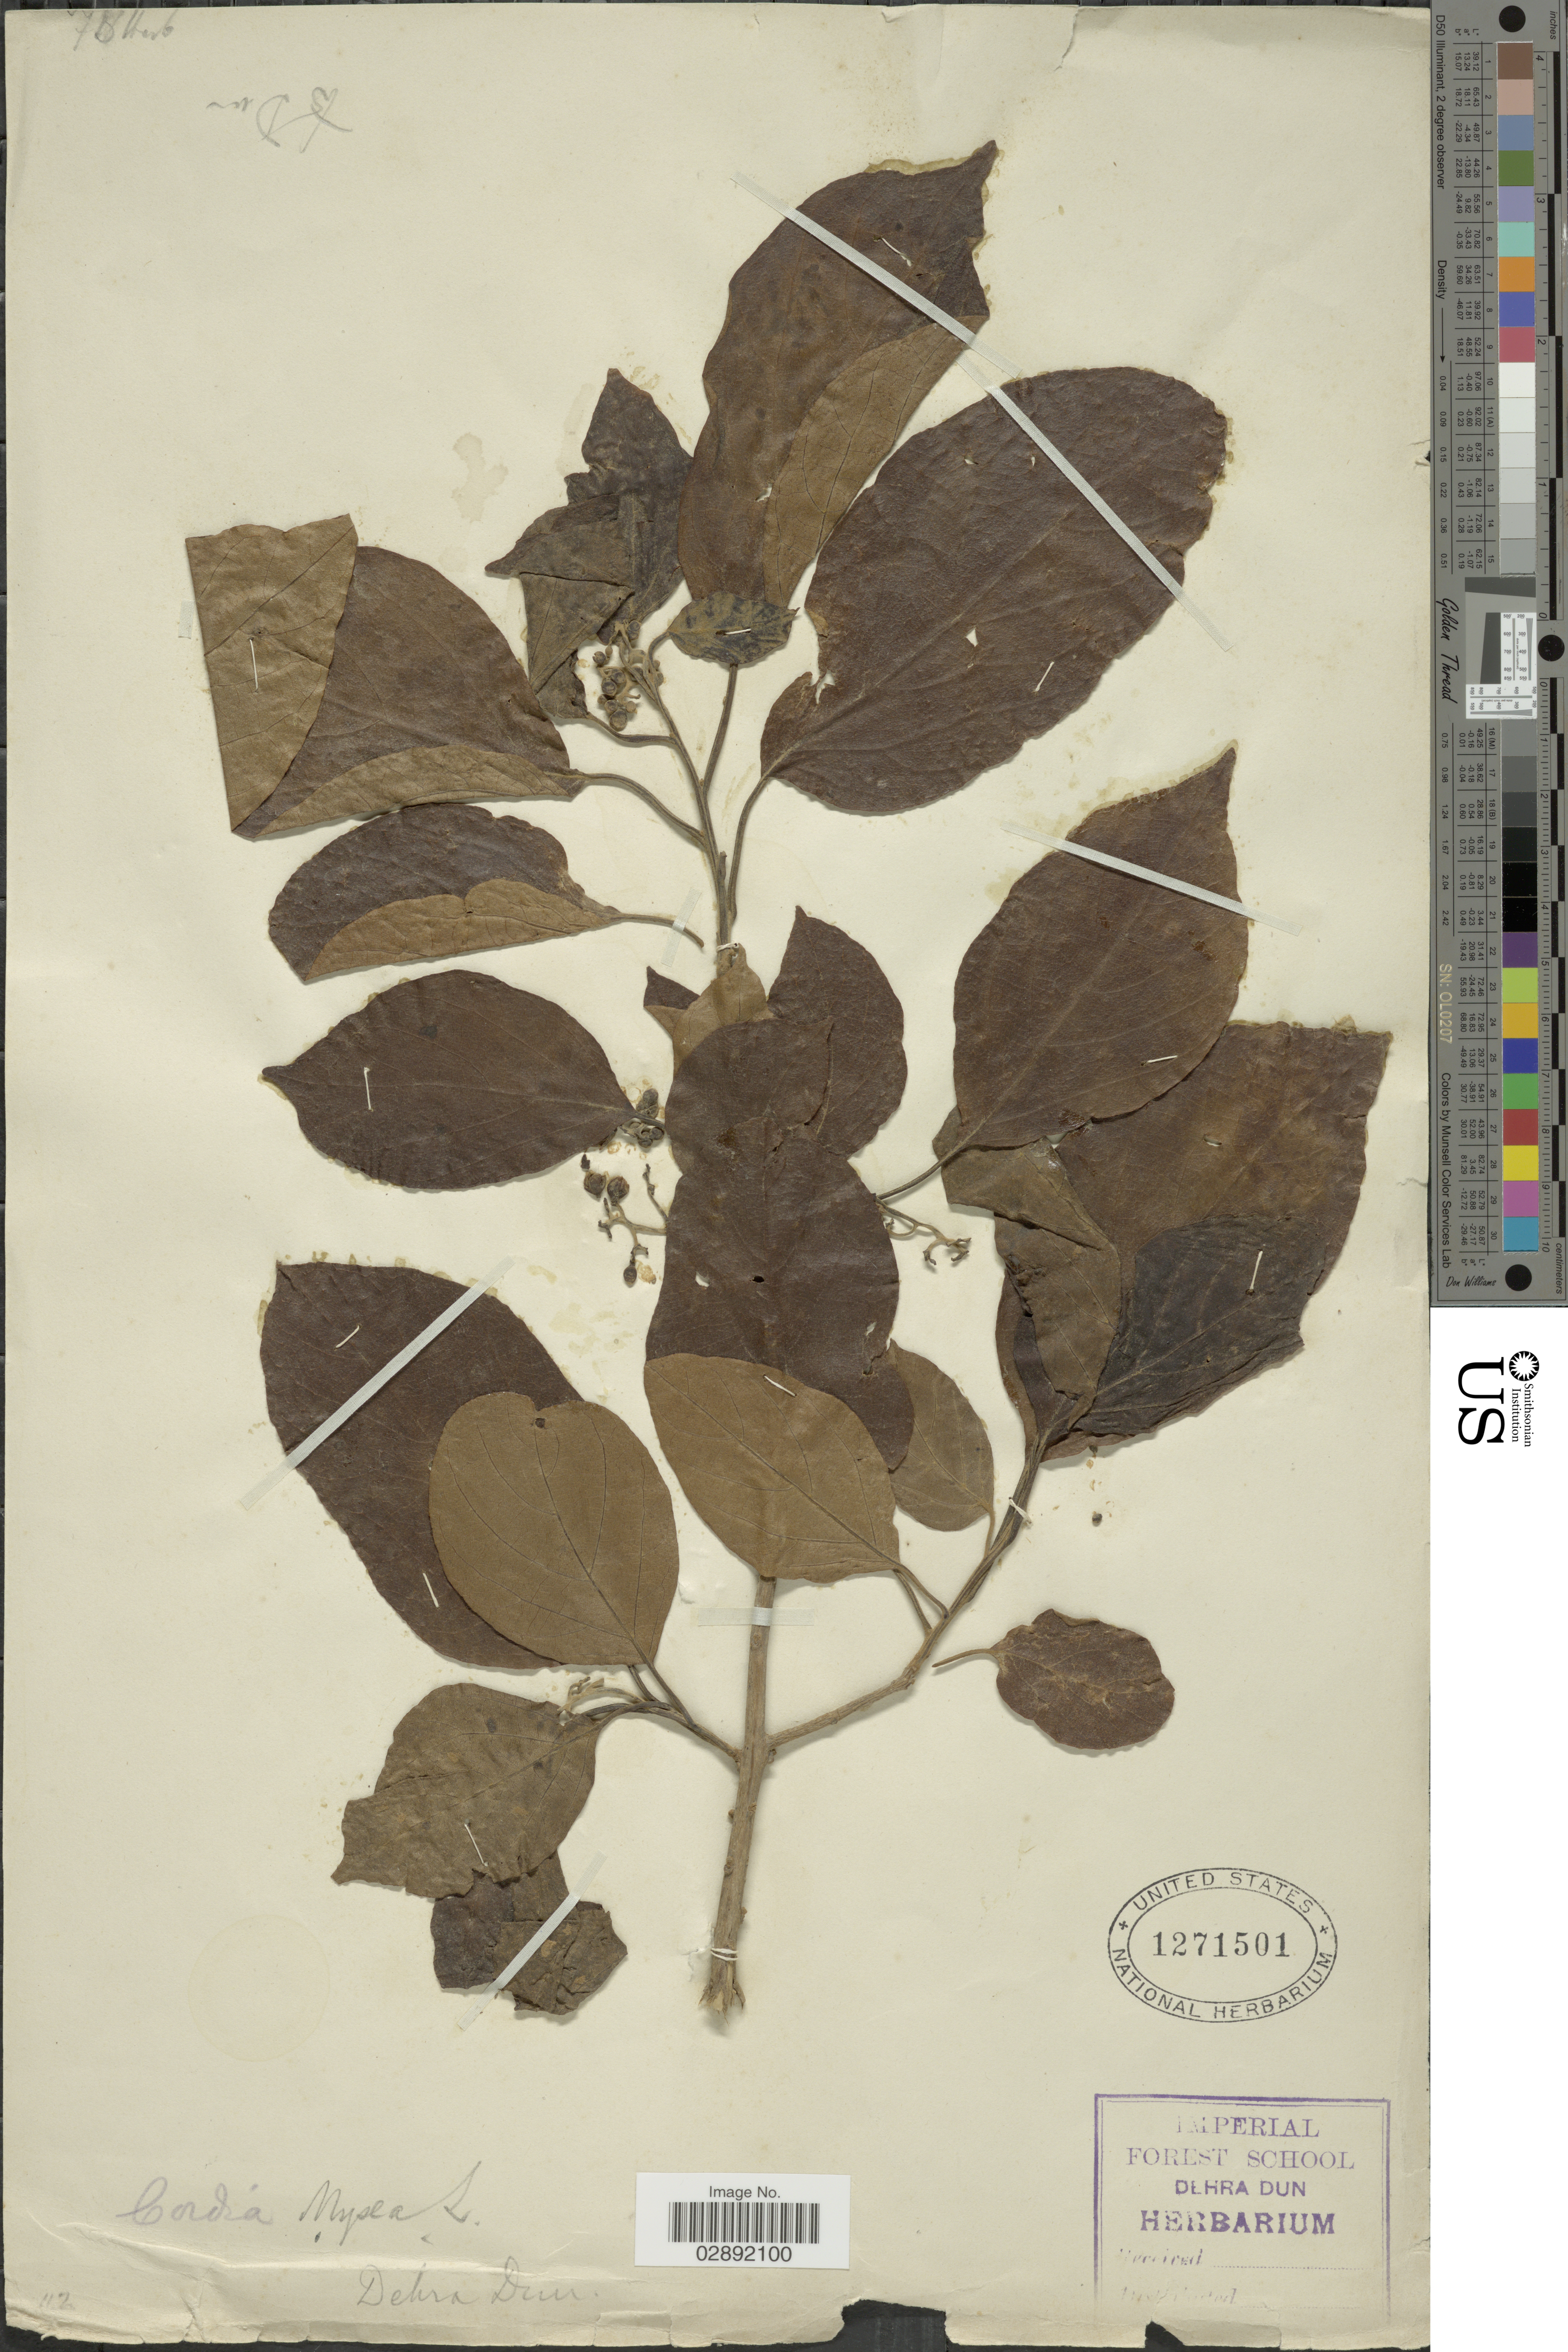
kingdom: Plantae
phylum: Tracheophyta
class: Magnoliopsida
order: Boraginales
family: Cordiaceae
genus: Cordia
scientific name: Cordia dichotoma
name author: G. Forst.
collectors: Ex herb. Imperial Forest School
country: India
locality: Dehra Dun.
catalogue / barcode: US 1271501